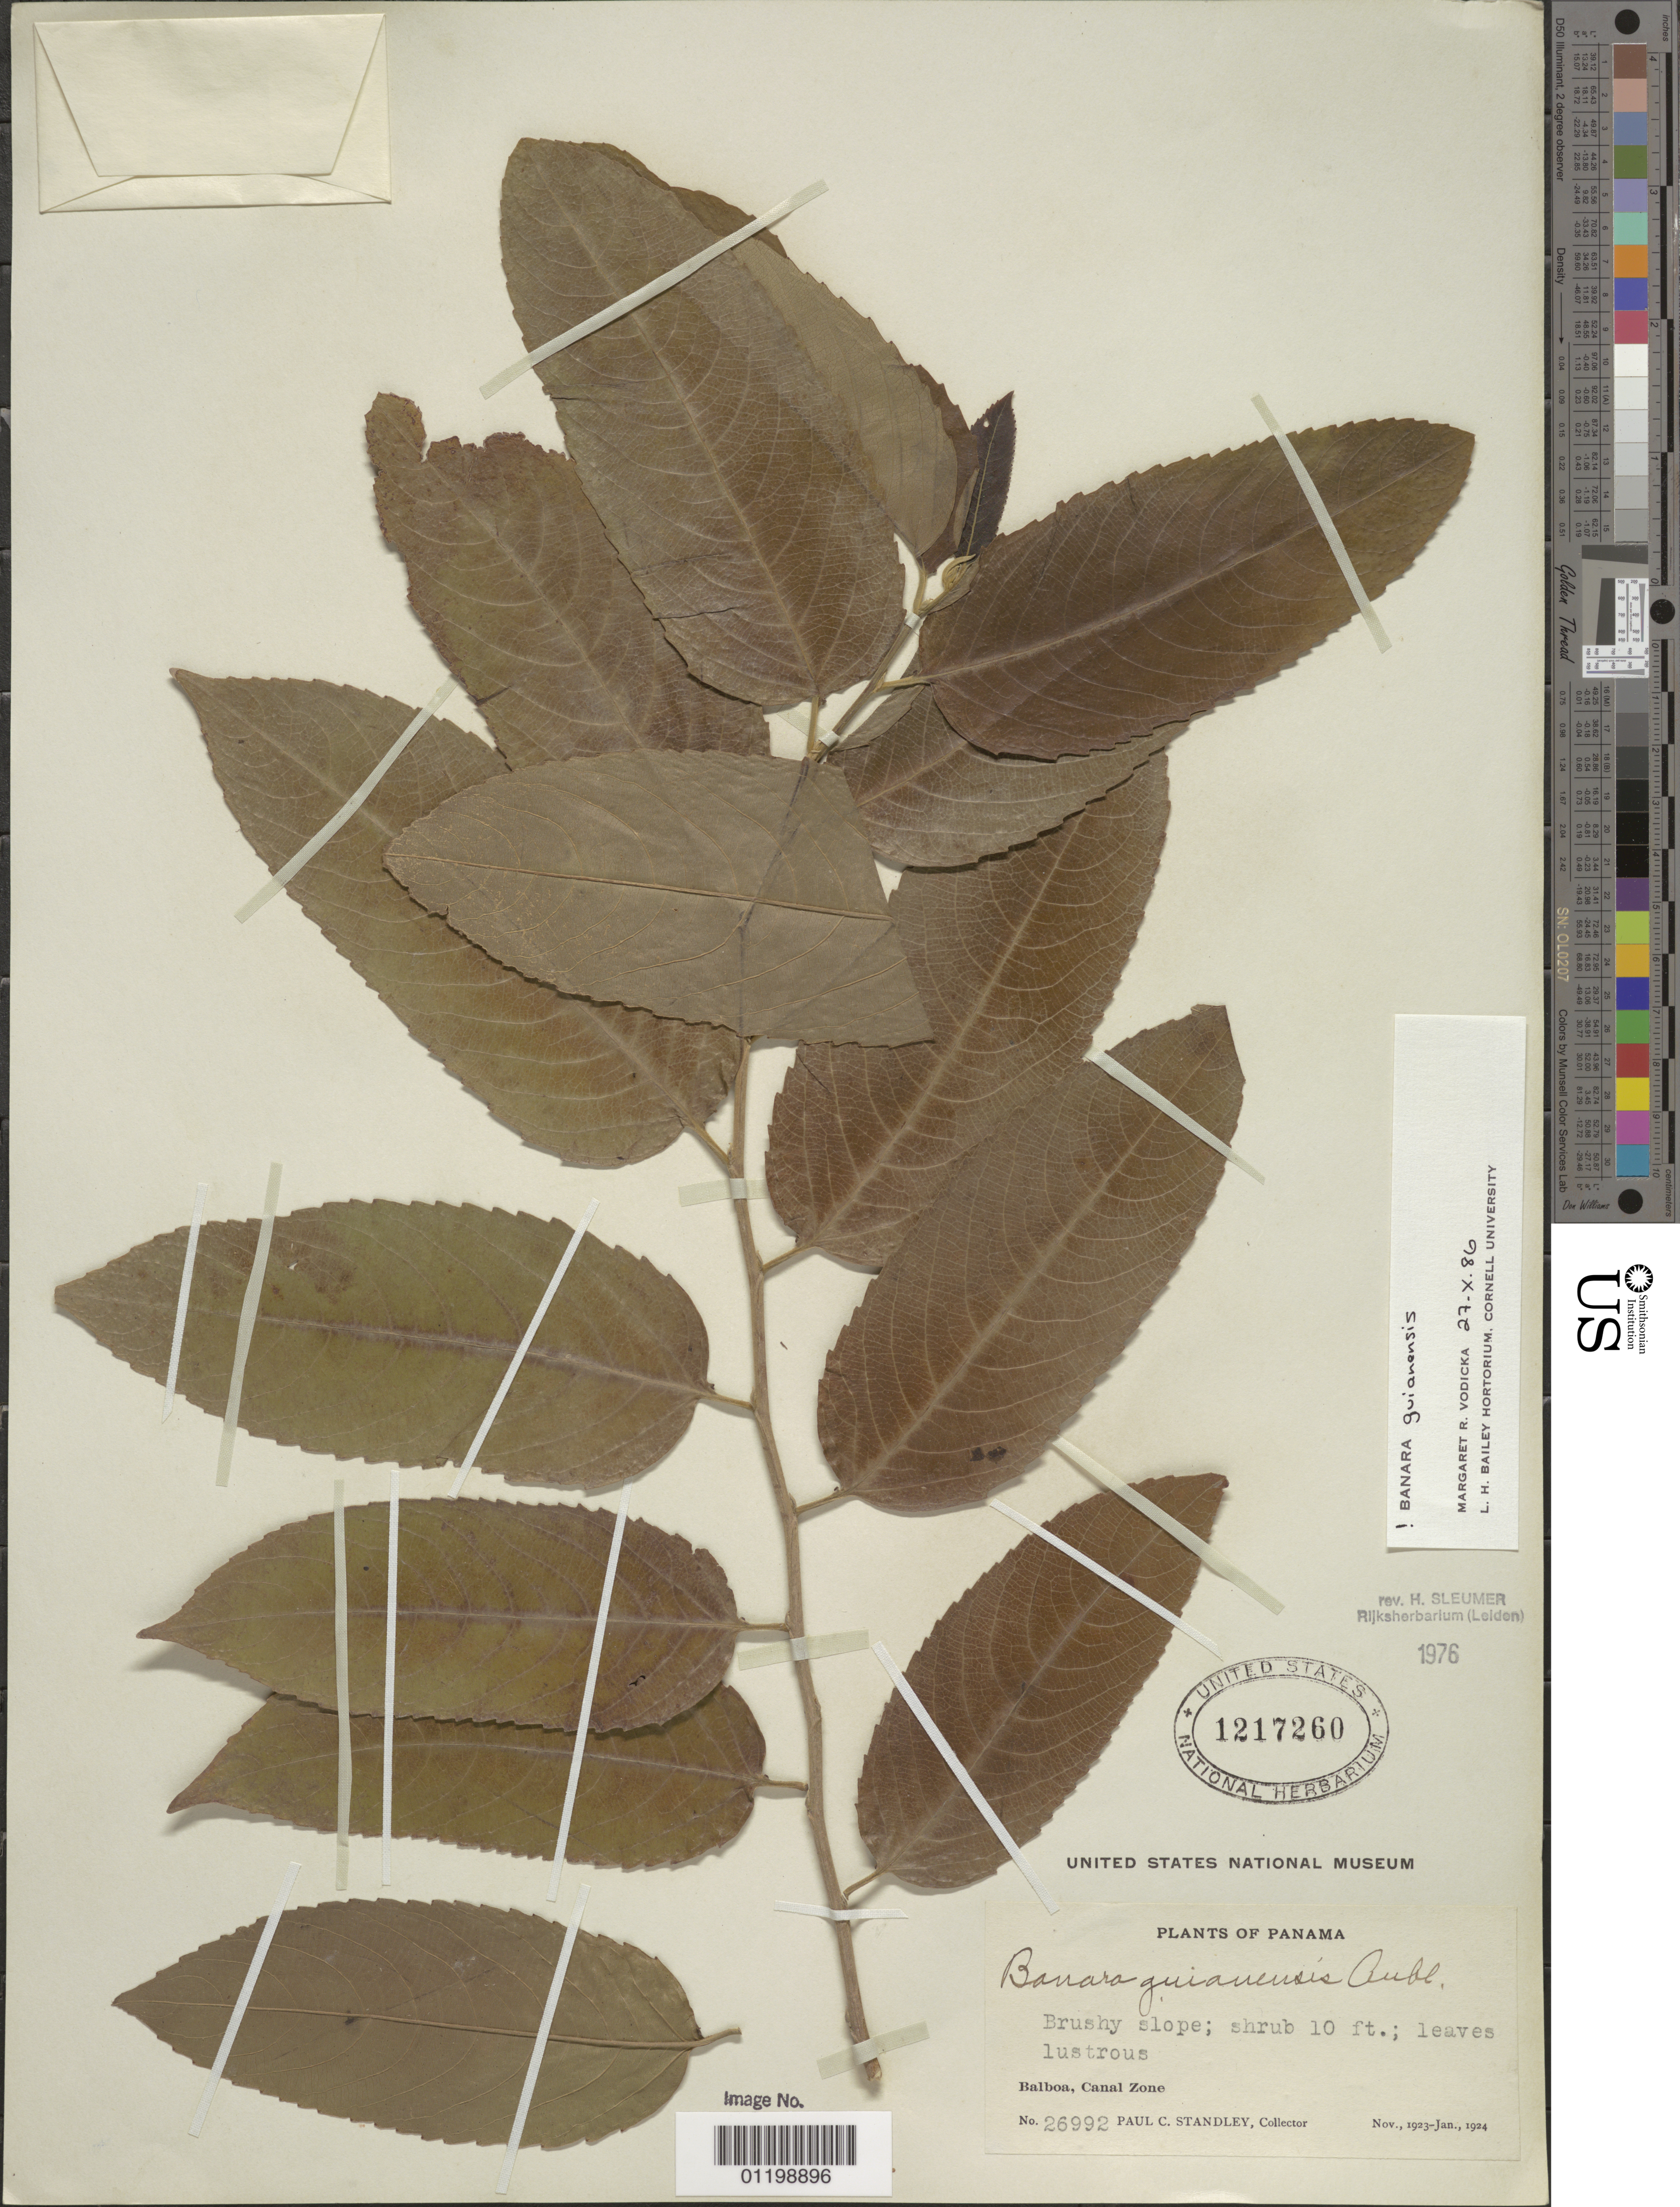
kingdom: Plantae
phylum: Tracheophyta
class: Magnoliopsida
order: Malpighiales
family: Salicaceae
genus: Banara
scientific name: Banara guianensis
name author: Aubl.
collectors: P. C. Standley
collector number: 26992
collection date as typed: Nov 1923 to -- Jan 1924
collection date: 1923-11/1924-01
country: Panama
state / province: Panamá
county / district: Canal Zone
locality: Balboa.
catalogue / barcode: US 1217260